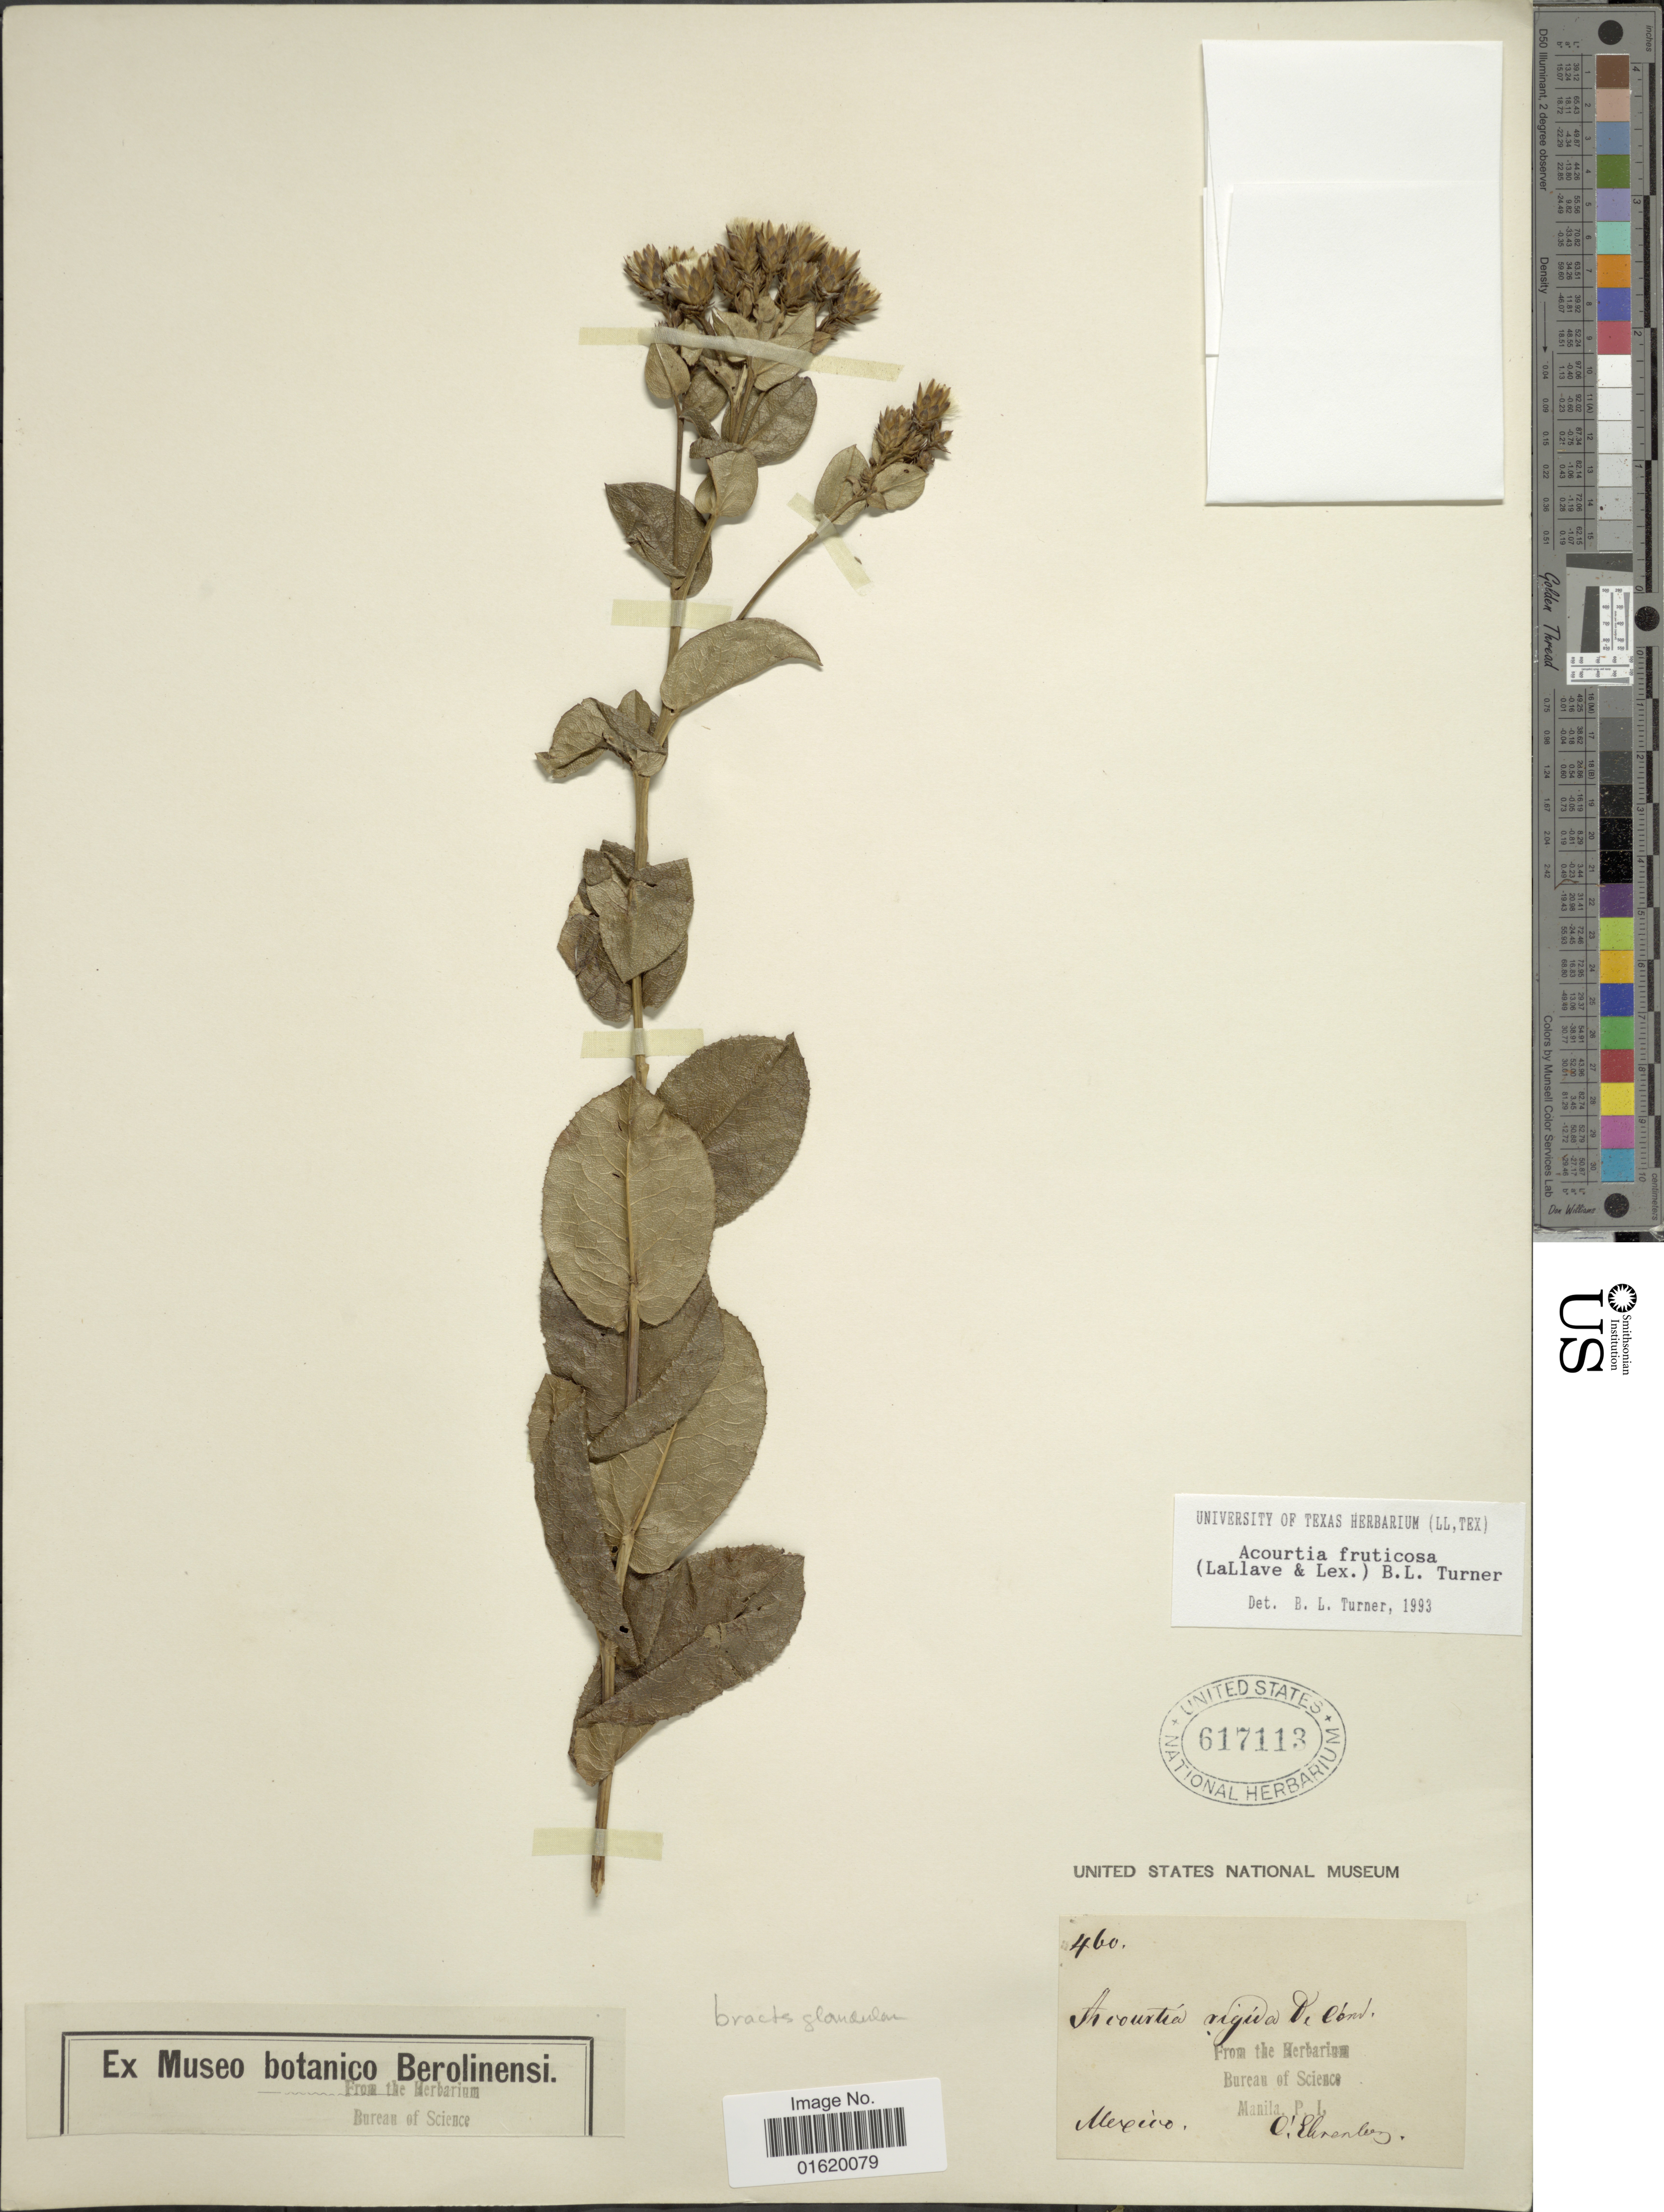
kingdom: Plantae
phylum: Tracheophyta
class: Magnoliopsida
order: Asterales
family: Asteraceae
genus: Acourtia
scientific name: Acourtia fruticosa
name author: (La Llave & Lex.) B.L. Turner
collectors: C. G. Ehrenberg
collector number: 460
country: Mexico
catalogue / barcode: US 617113